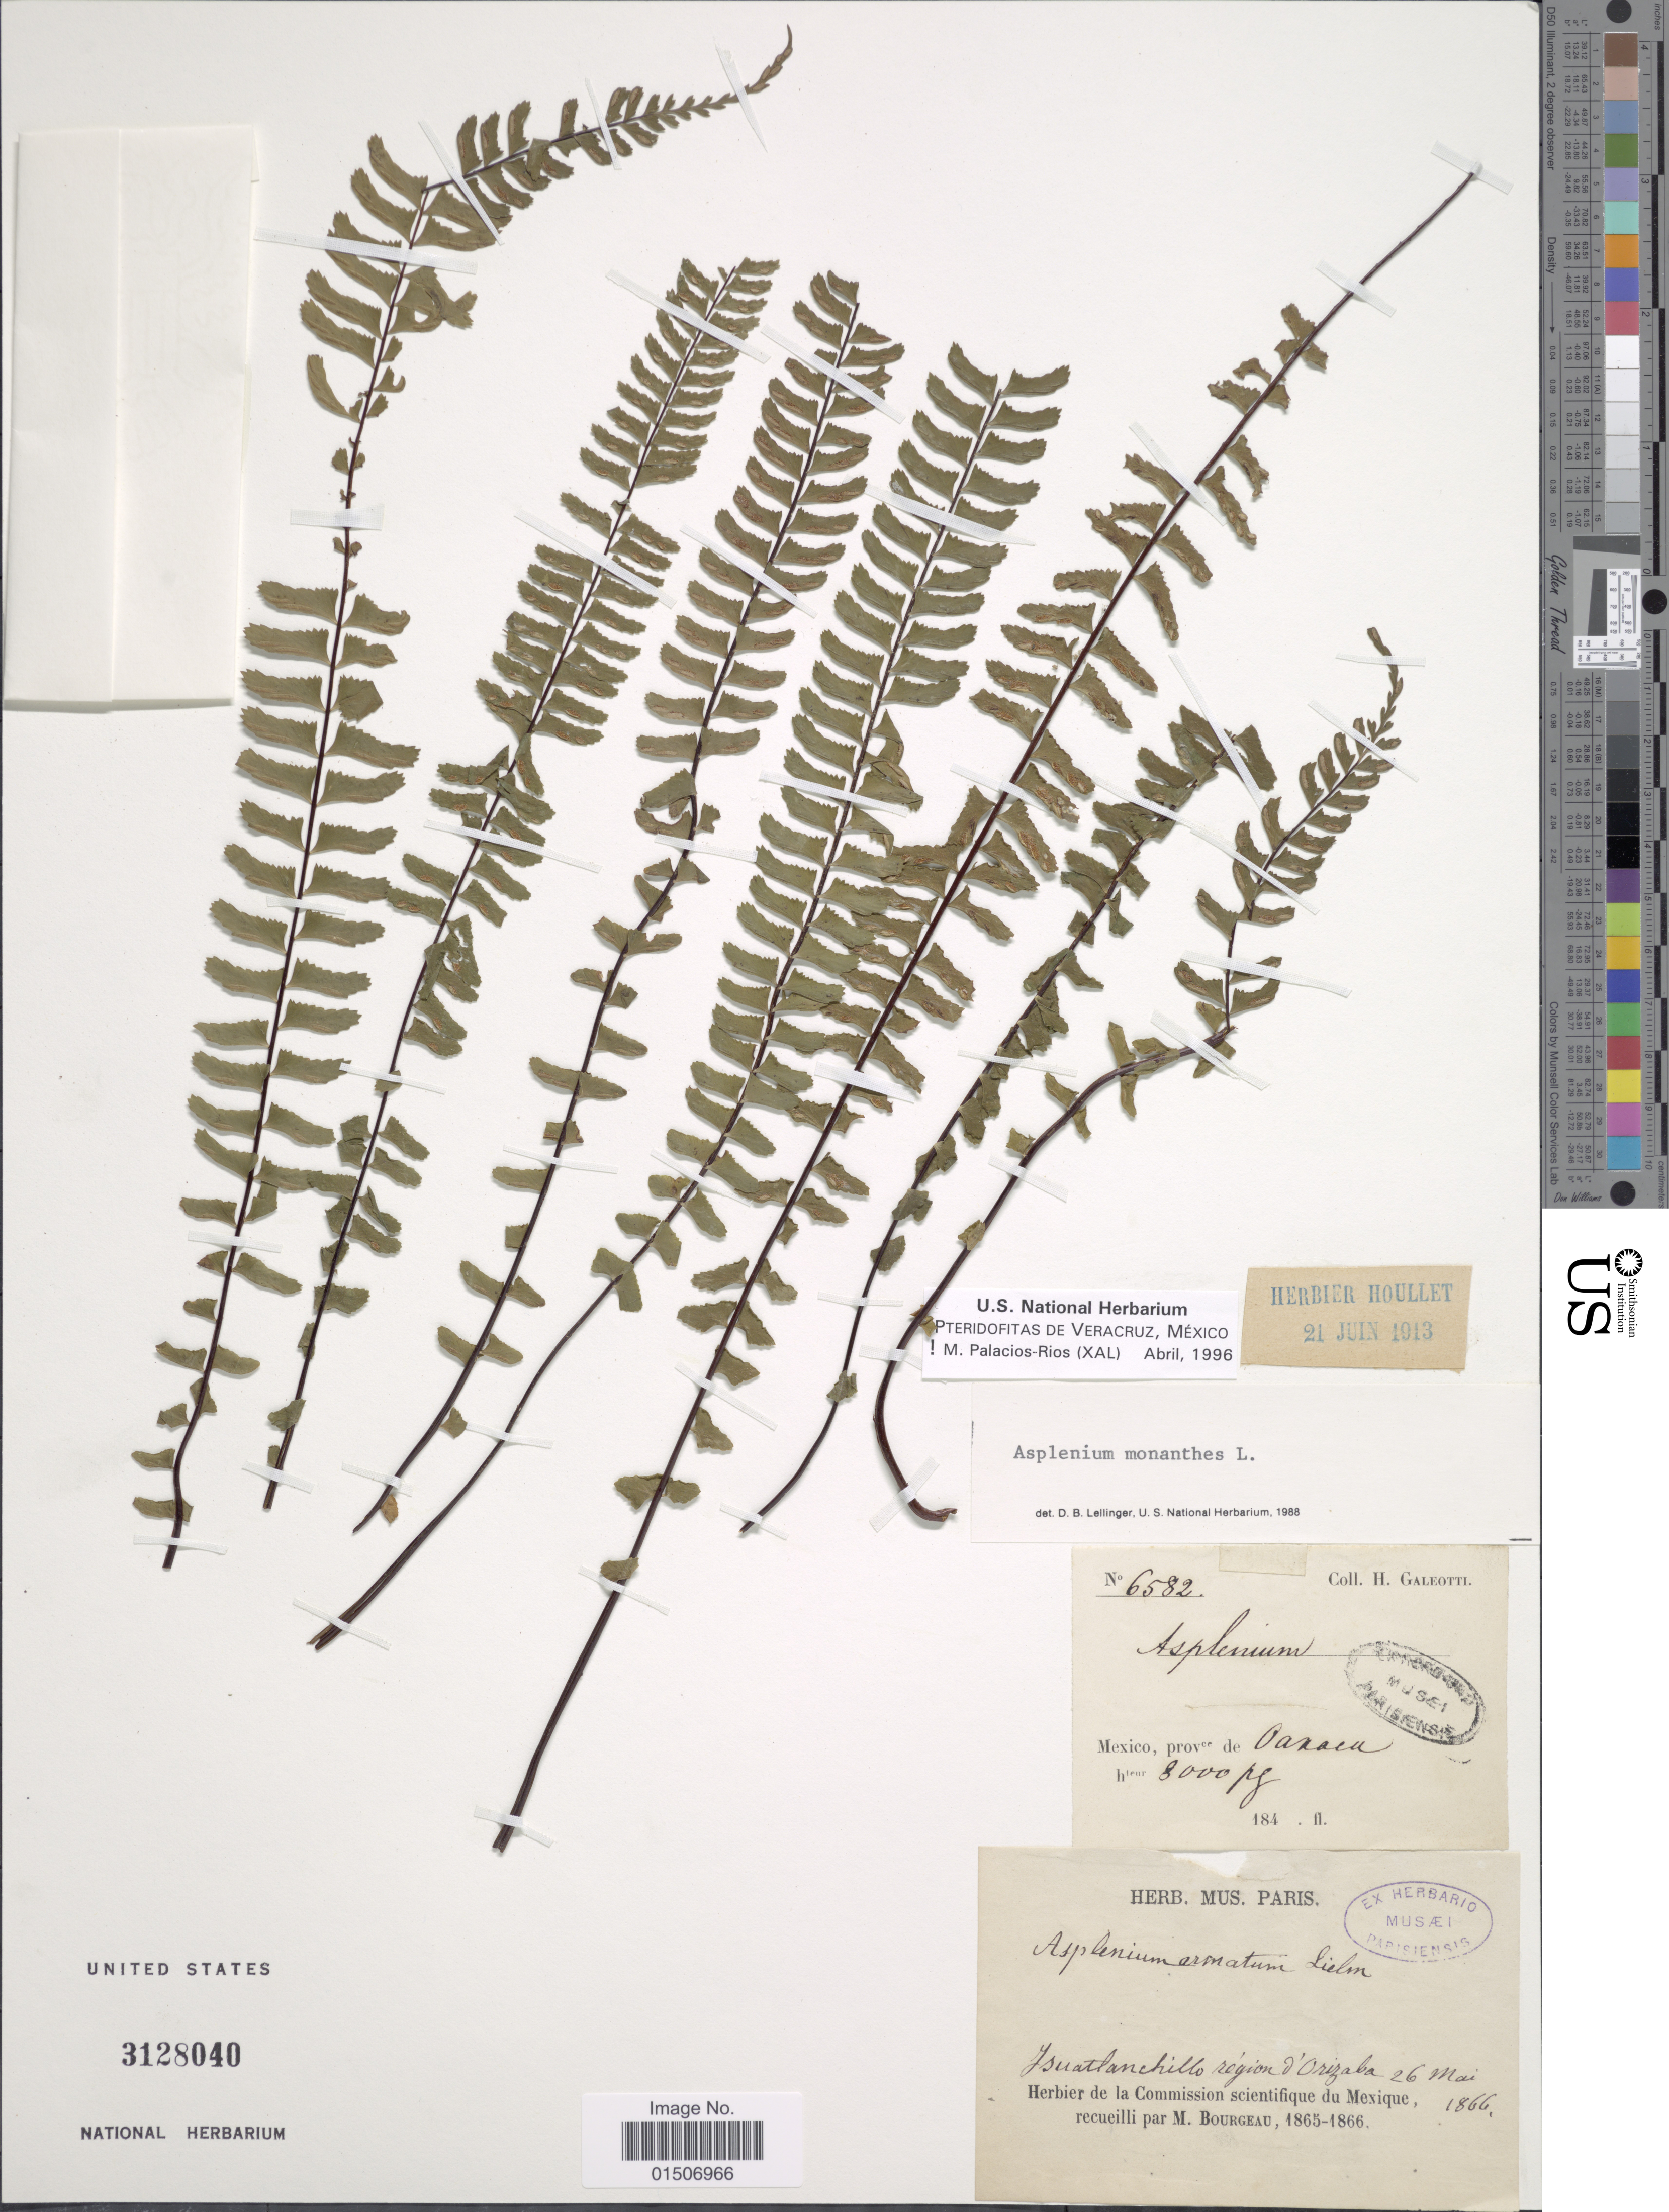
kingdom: Plantae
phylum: Tracheophyta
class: Polypodiopsida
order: Polypodiales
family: Aspleniaceae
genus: Asplenium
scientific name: Asplenium monanthes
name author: L.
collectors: H. G. Galeotti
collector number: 6582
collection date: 1866-05-26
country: Mexico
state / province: Oaxaca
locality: Isuatlanchillo region d'Orizaba [interpreted]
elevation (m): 2438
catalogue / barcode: US 3128040